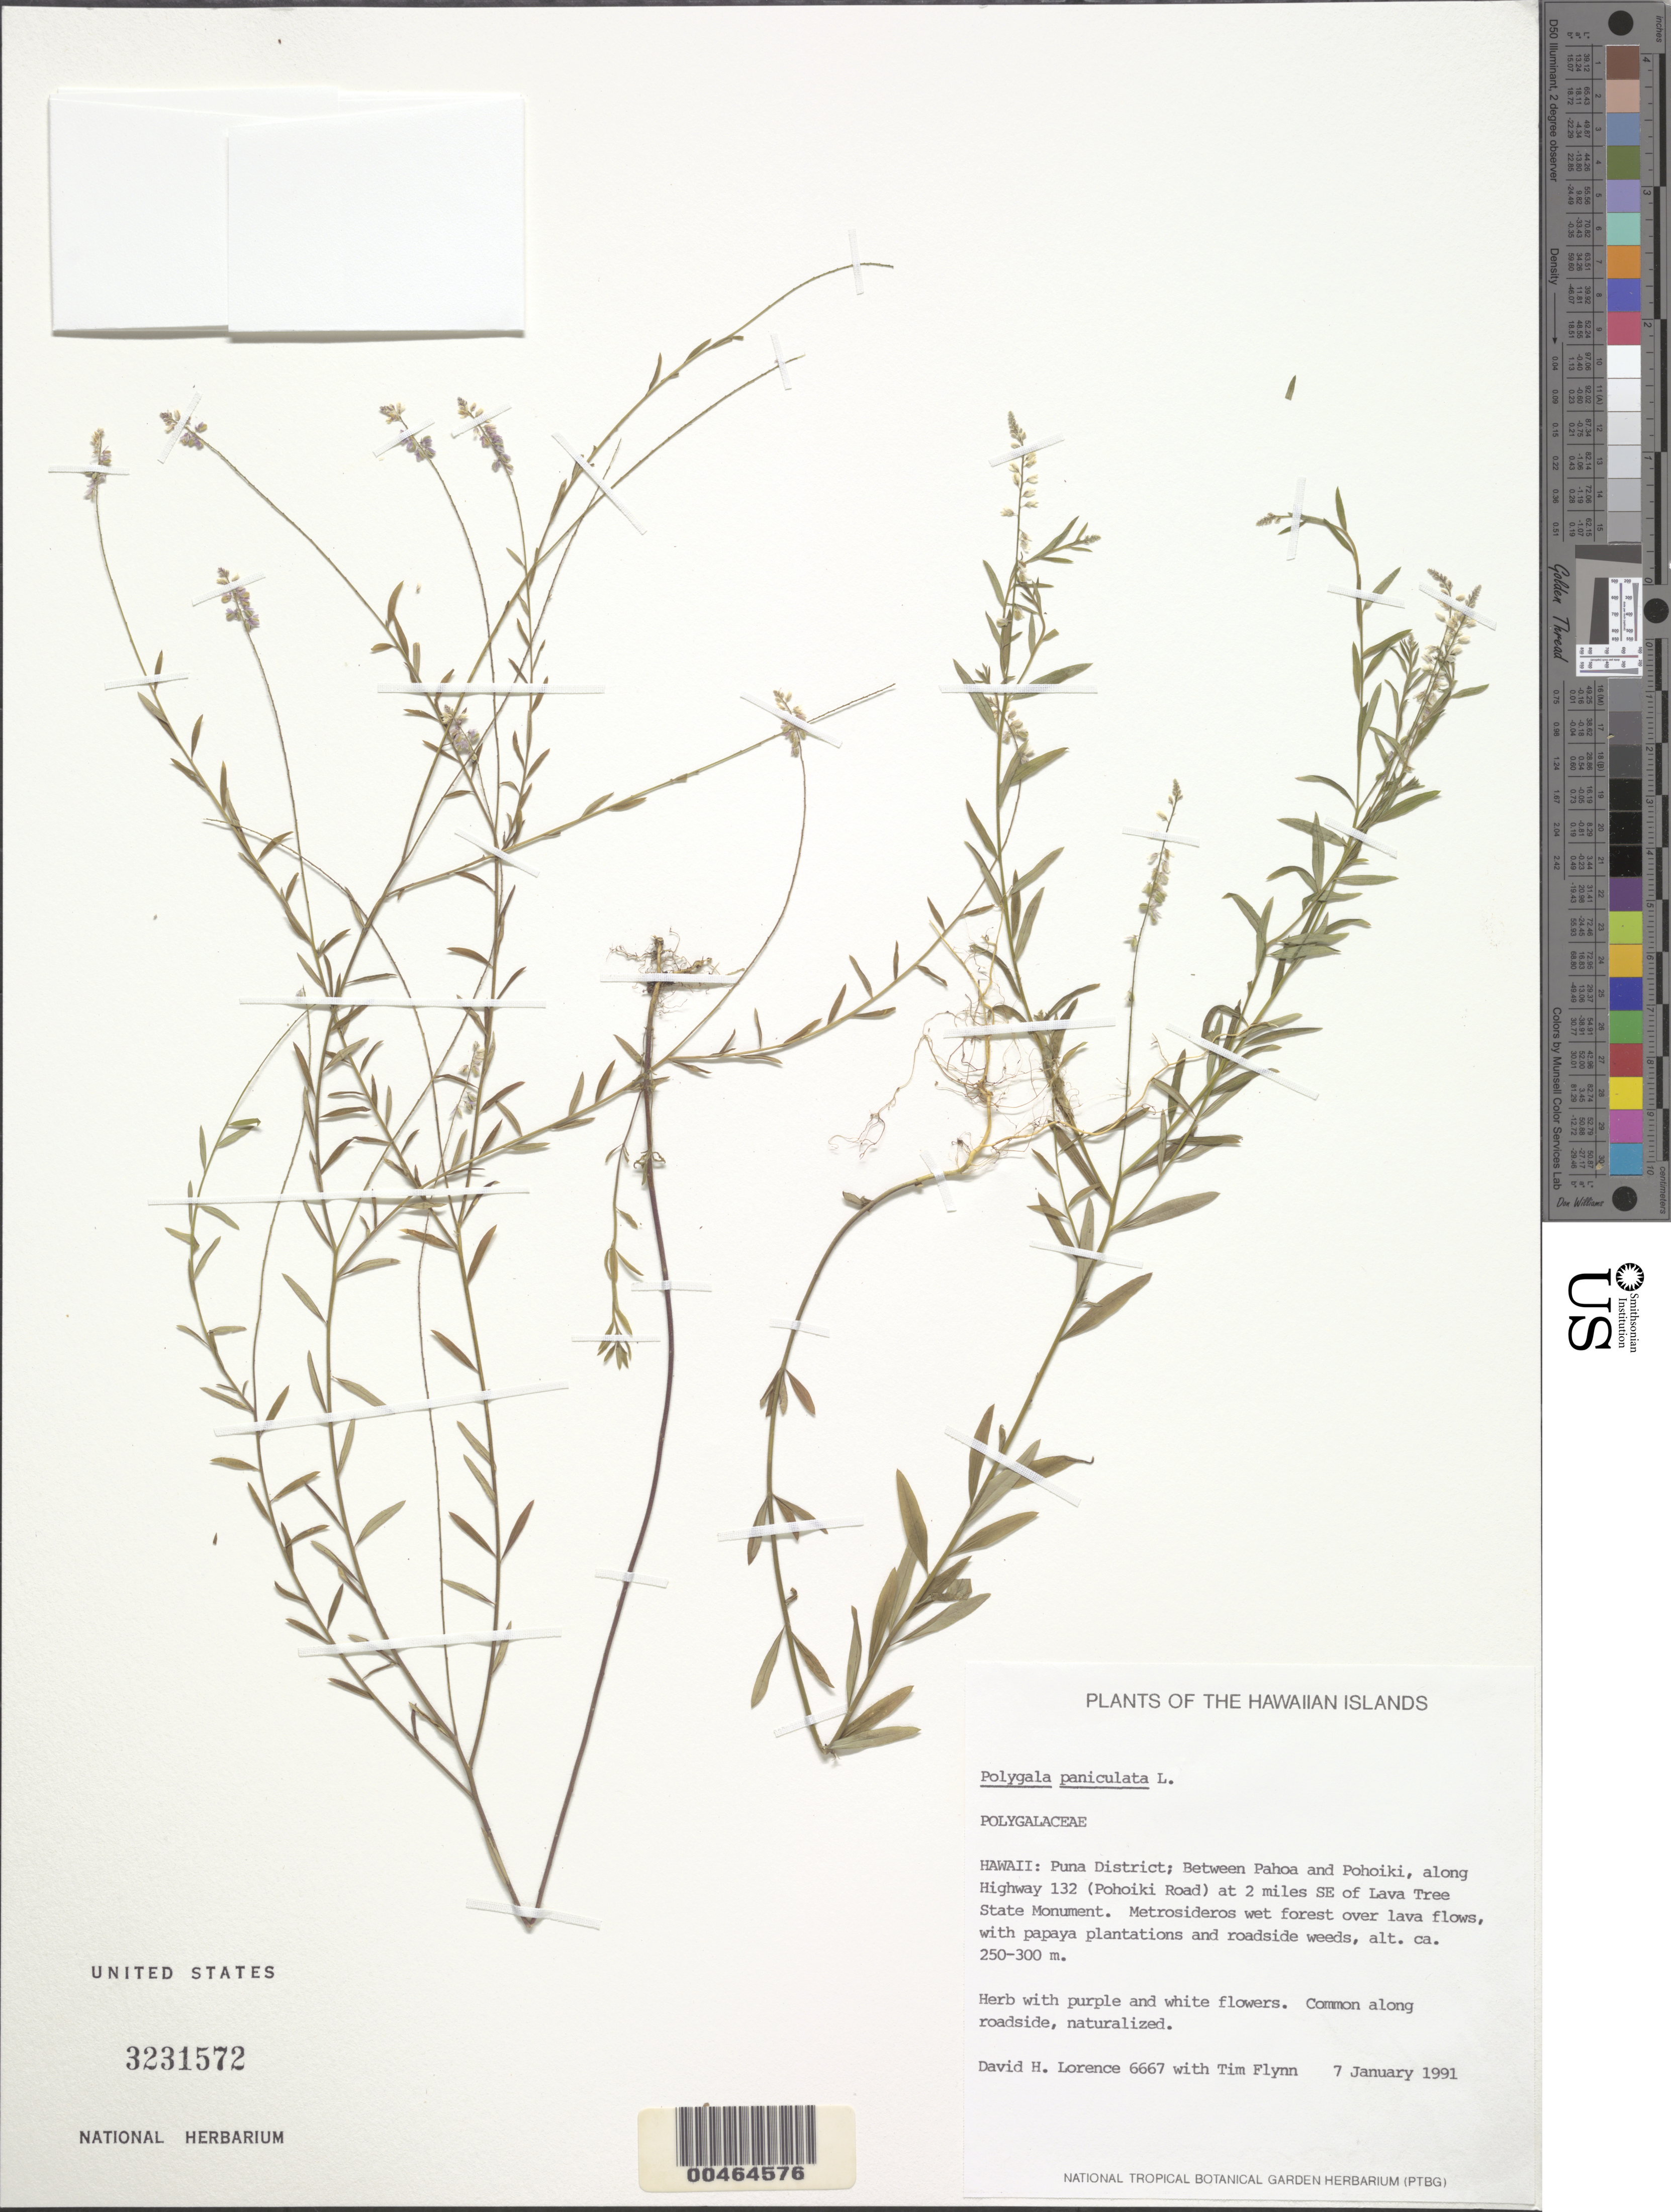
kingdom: Plantae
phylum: Tracheophyta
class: Magnoliopsida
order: Fabales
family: Polygalaceae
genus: Polygala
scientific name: Polygala paniculata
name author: L.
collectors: D. Lorence & T. W. Flynn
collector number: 6667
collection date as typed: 7 Jan 1991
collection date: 1991-01-07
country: United States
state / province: Hawaii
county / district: Hawaii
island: Hawaii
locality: Puna Dist., between Pahoa and Pohoiki, along highway 132 (Pohoiki Road) at 2 mi SE of Lave Tree State Monument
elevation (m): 250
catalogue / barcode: US 3231572